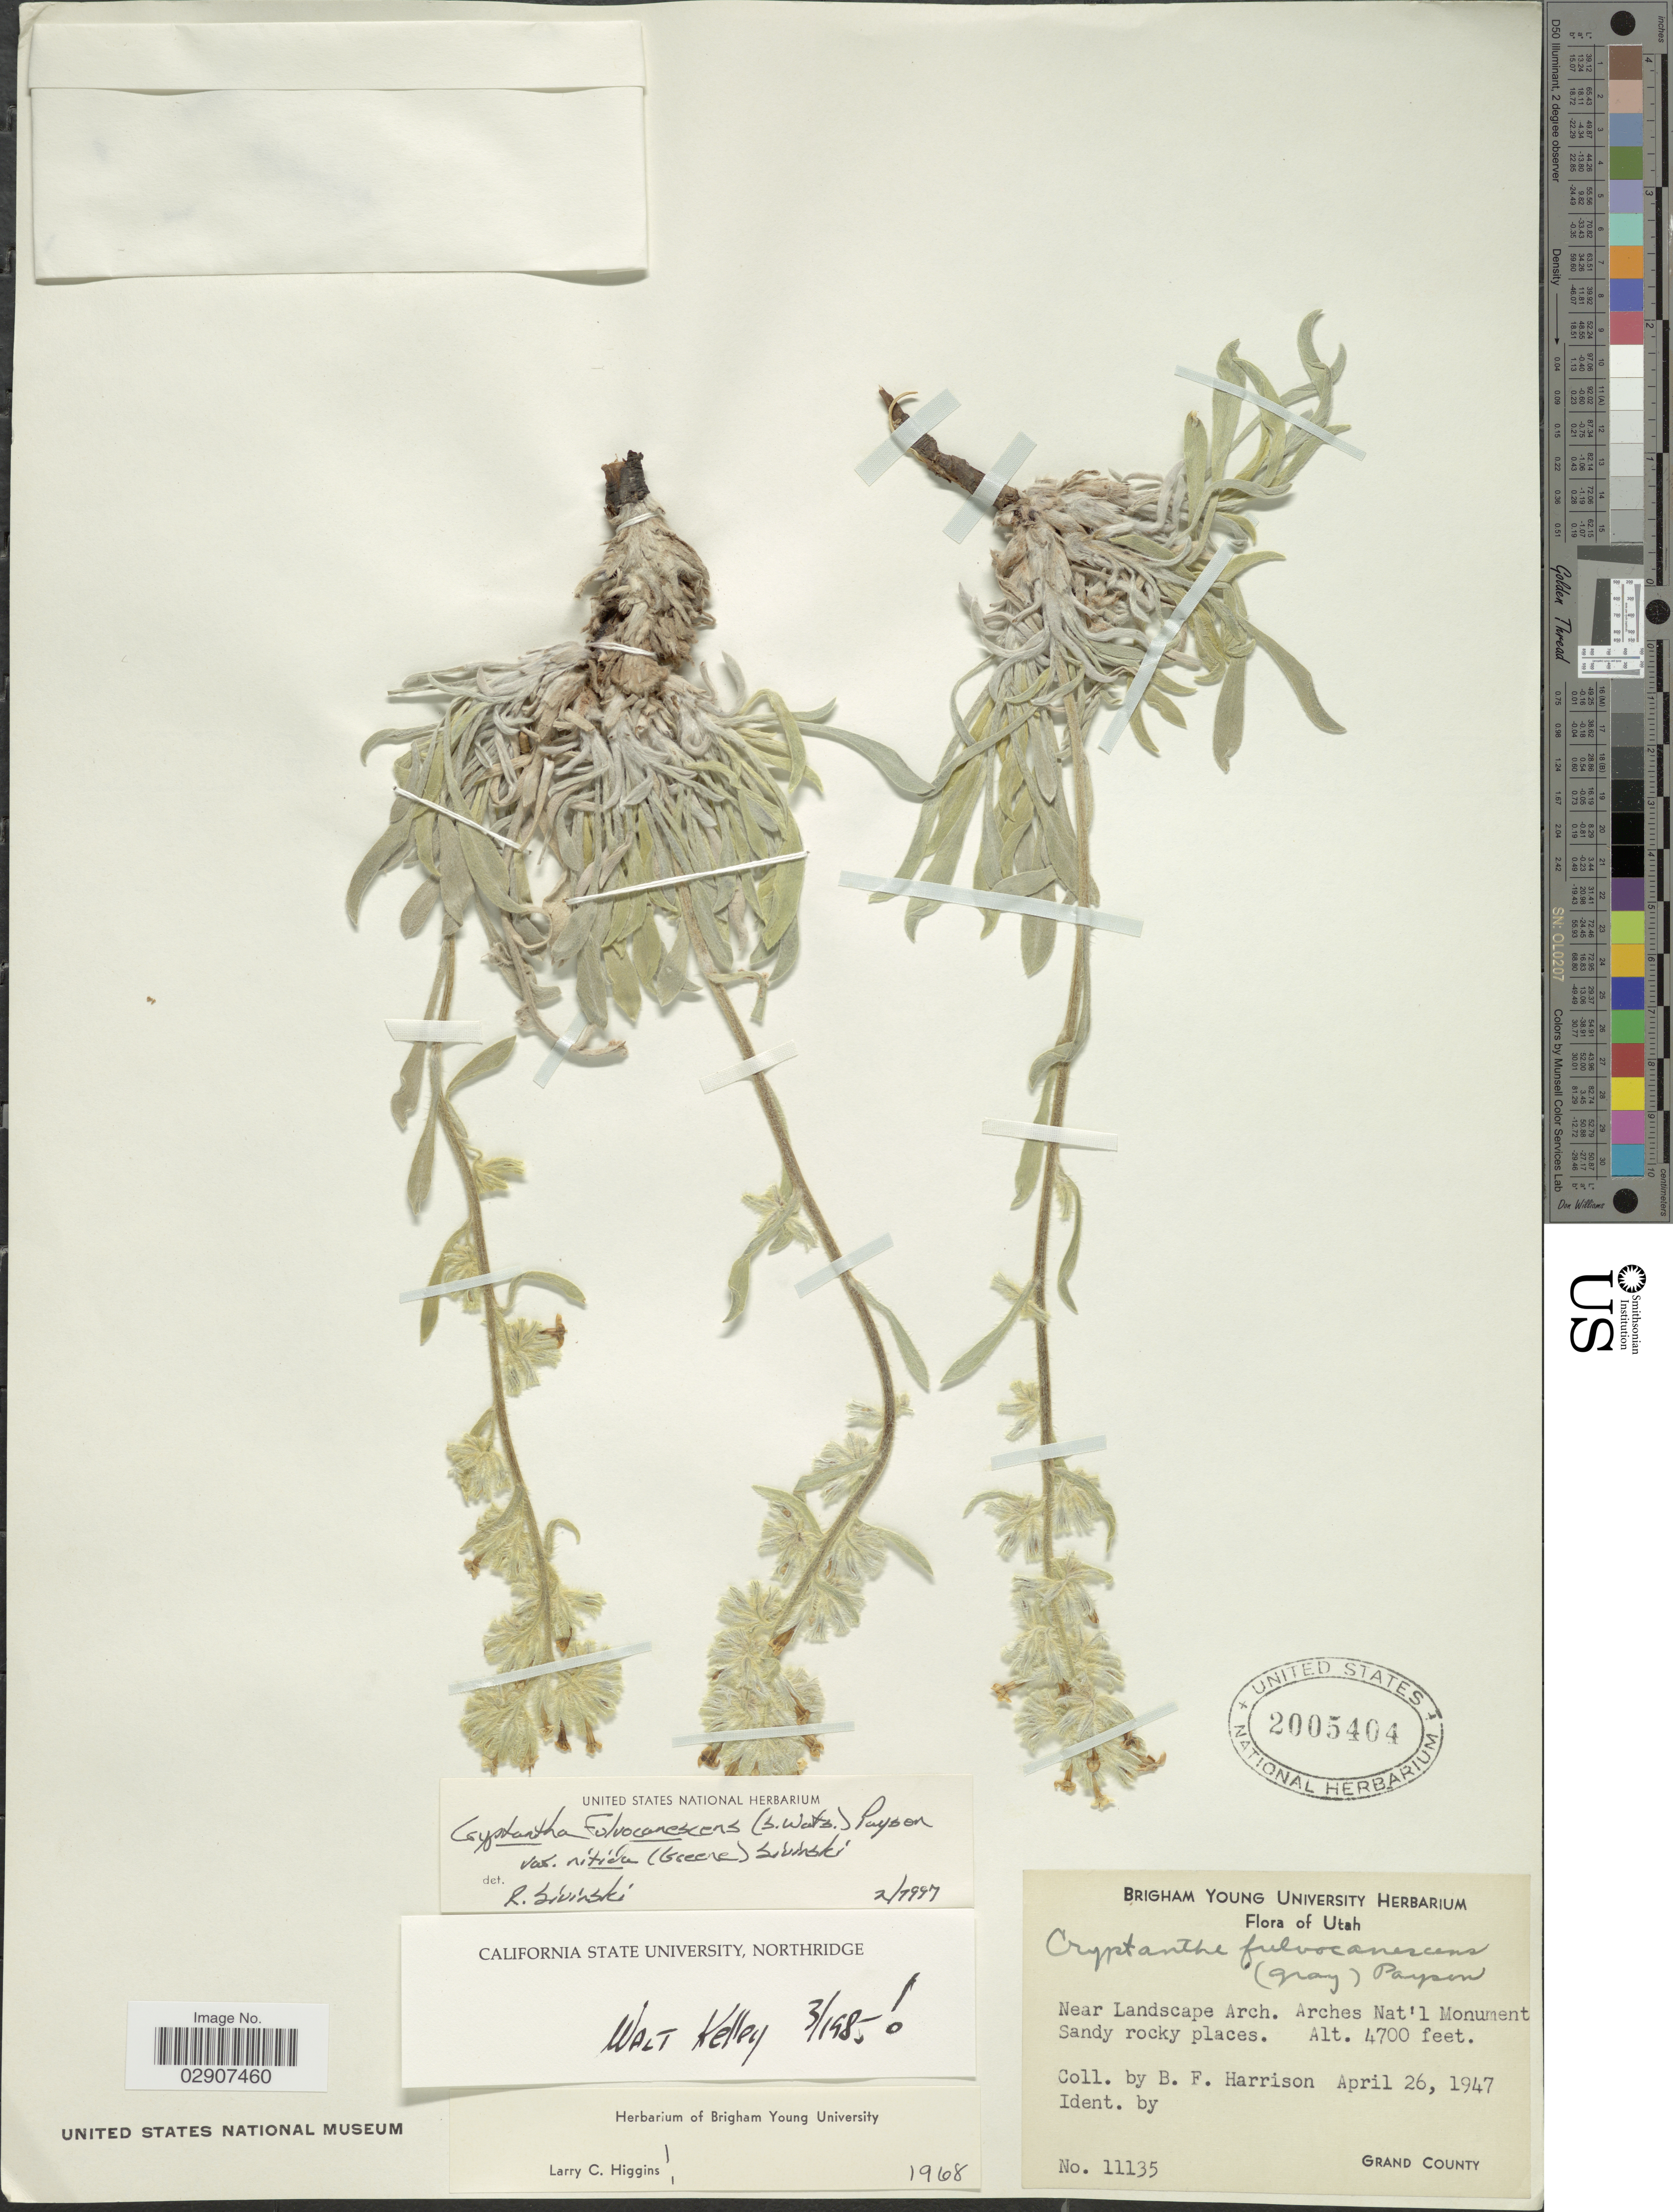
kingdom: Plantae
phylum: Tracheophyta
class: Magnoliopsida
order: Boraginales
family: Boraginaceae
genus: Cryptantha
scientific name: Cryptantha fulvocanescens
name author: (S. Watson) Payson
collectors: B. F. Harrison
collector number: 11135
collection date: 1947-04-26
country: United States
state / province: Utah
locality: Near Landscape Arch, Arches Nat'l Monument Sandy rocky places.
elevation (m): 1433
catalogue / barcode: US 2005404